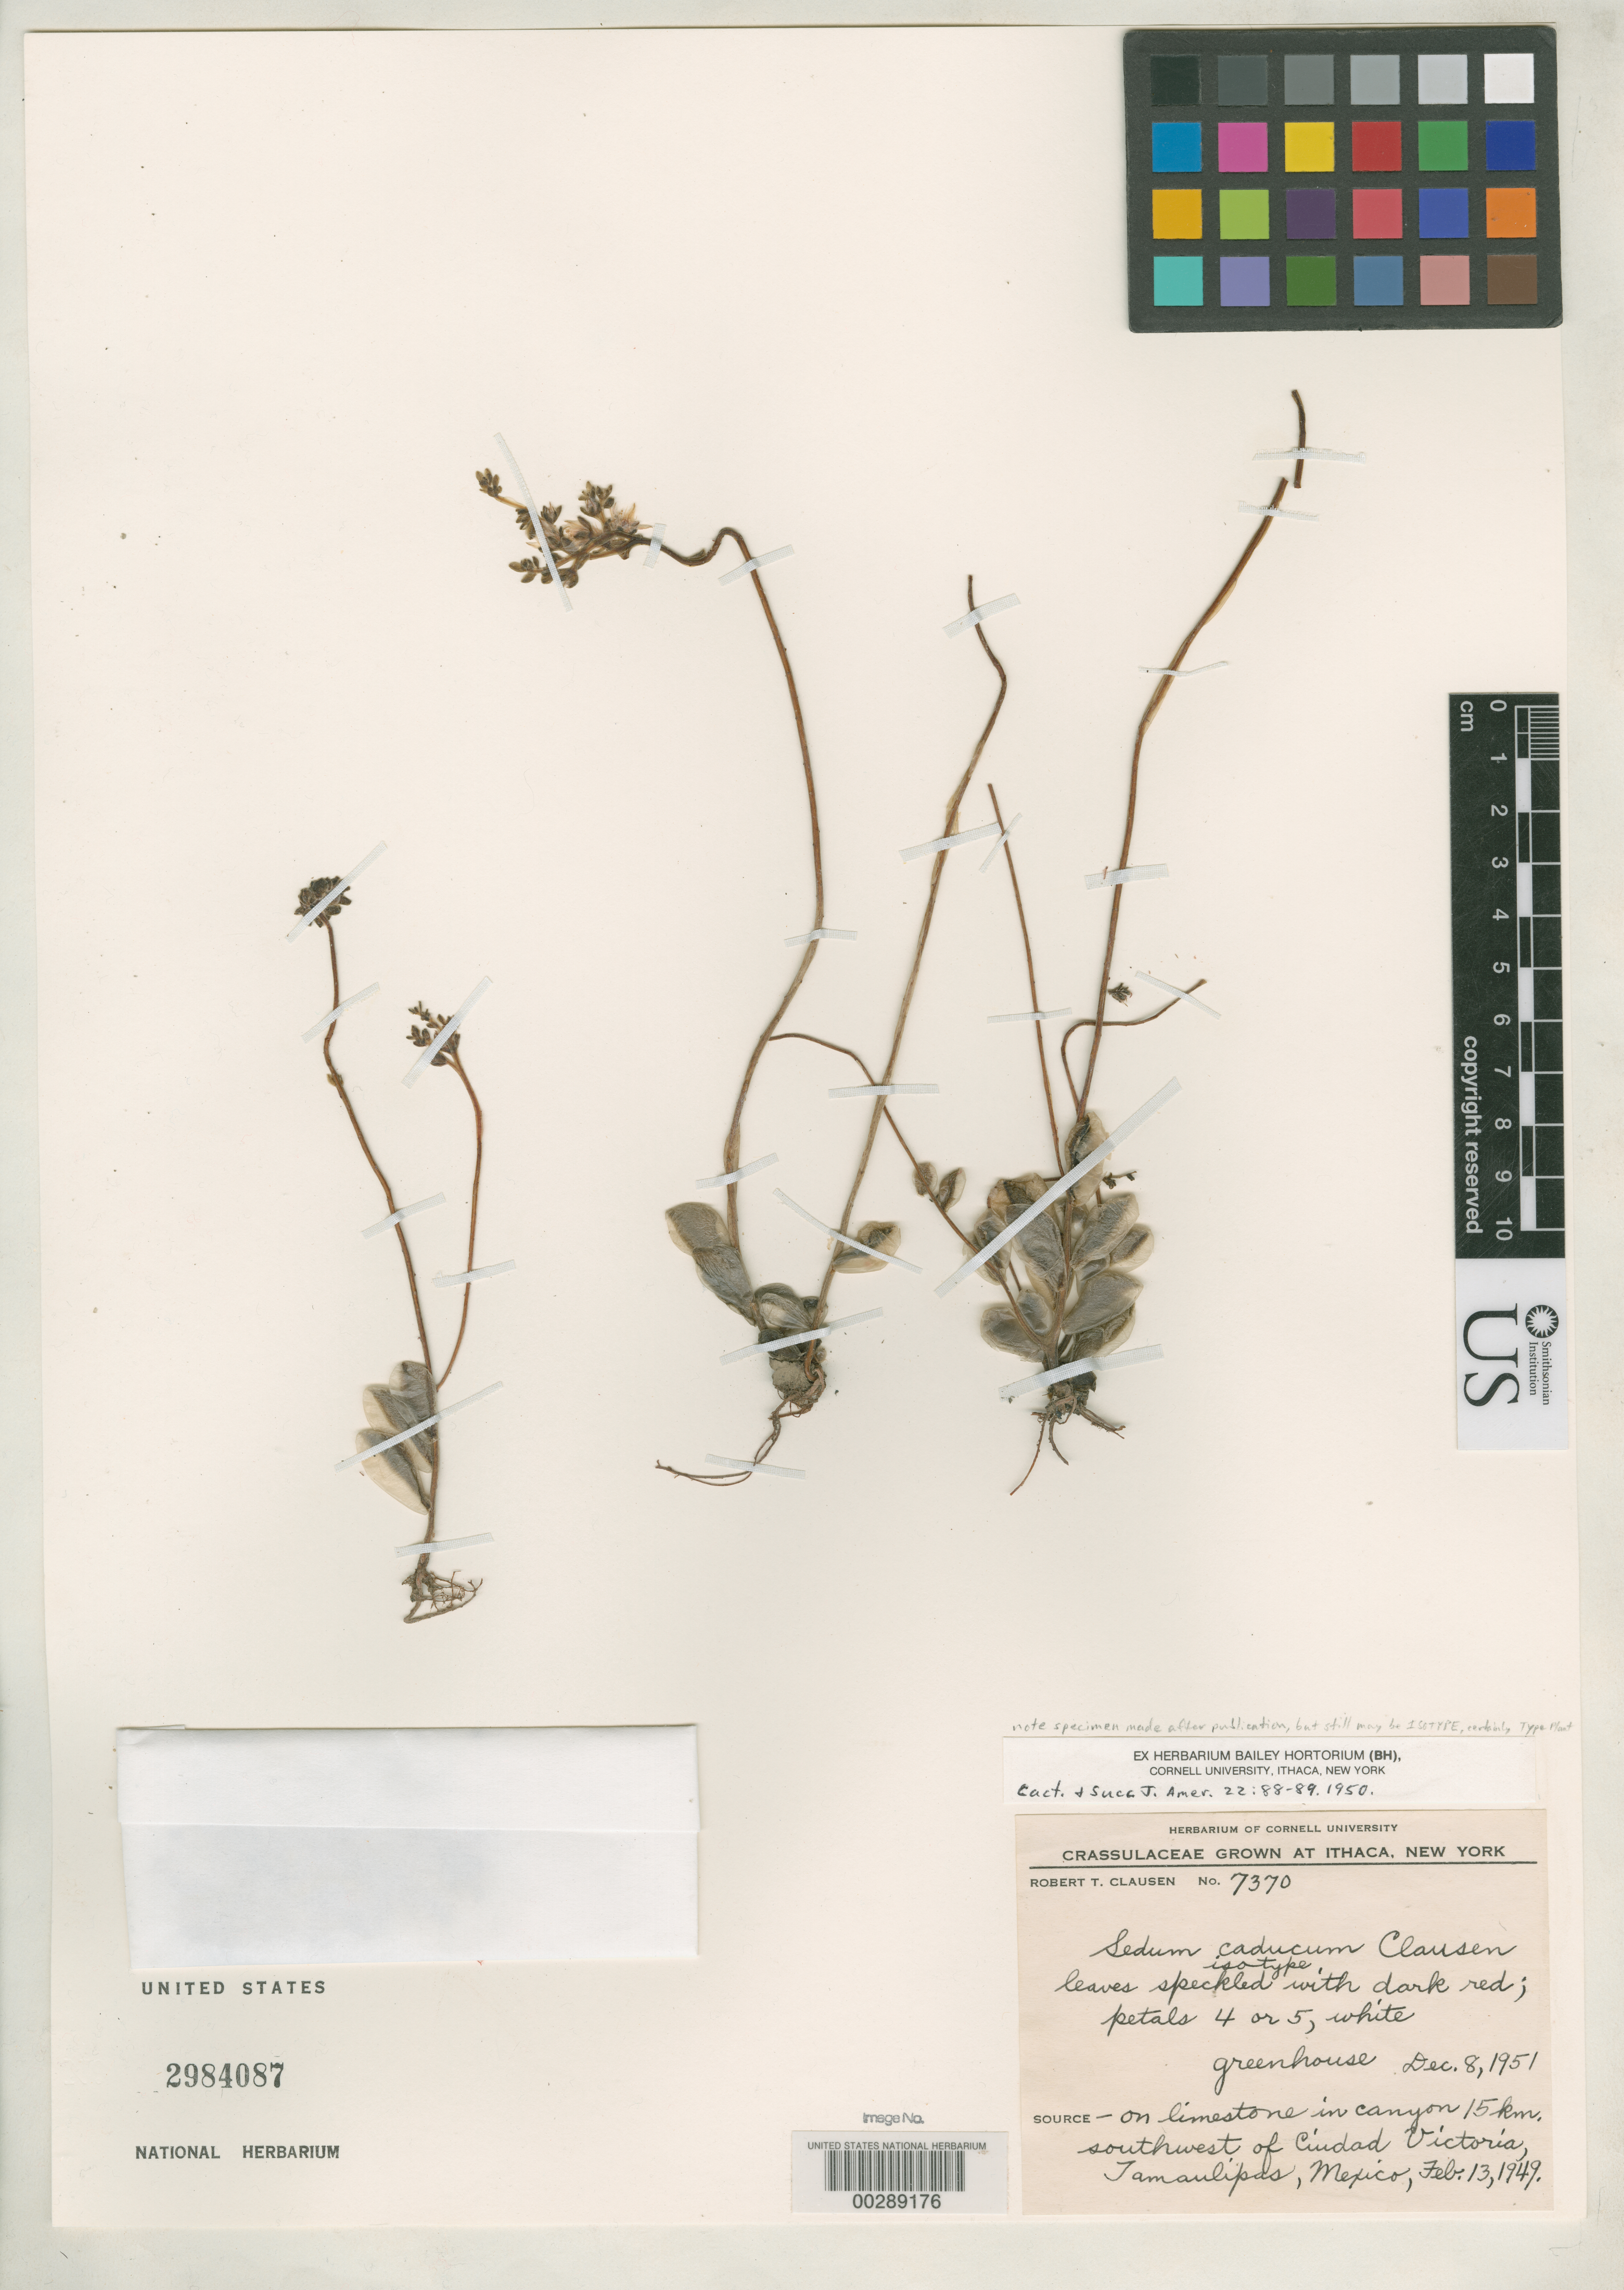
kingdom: Plantae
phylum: Tracheophyta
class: Magnoliopsida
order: Saxifragales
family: Crassulaceae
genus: Sedum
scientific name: Sedum caducum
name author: R.T. Clausen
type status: Isotype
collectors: R. T. Clausen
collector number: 7370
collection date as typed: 13 Feb 1949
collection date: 1949-02-13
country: Mexico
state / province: Tamaulipas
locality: Canyon 15 km SW of Mexico City.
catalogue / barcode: US 2984087